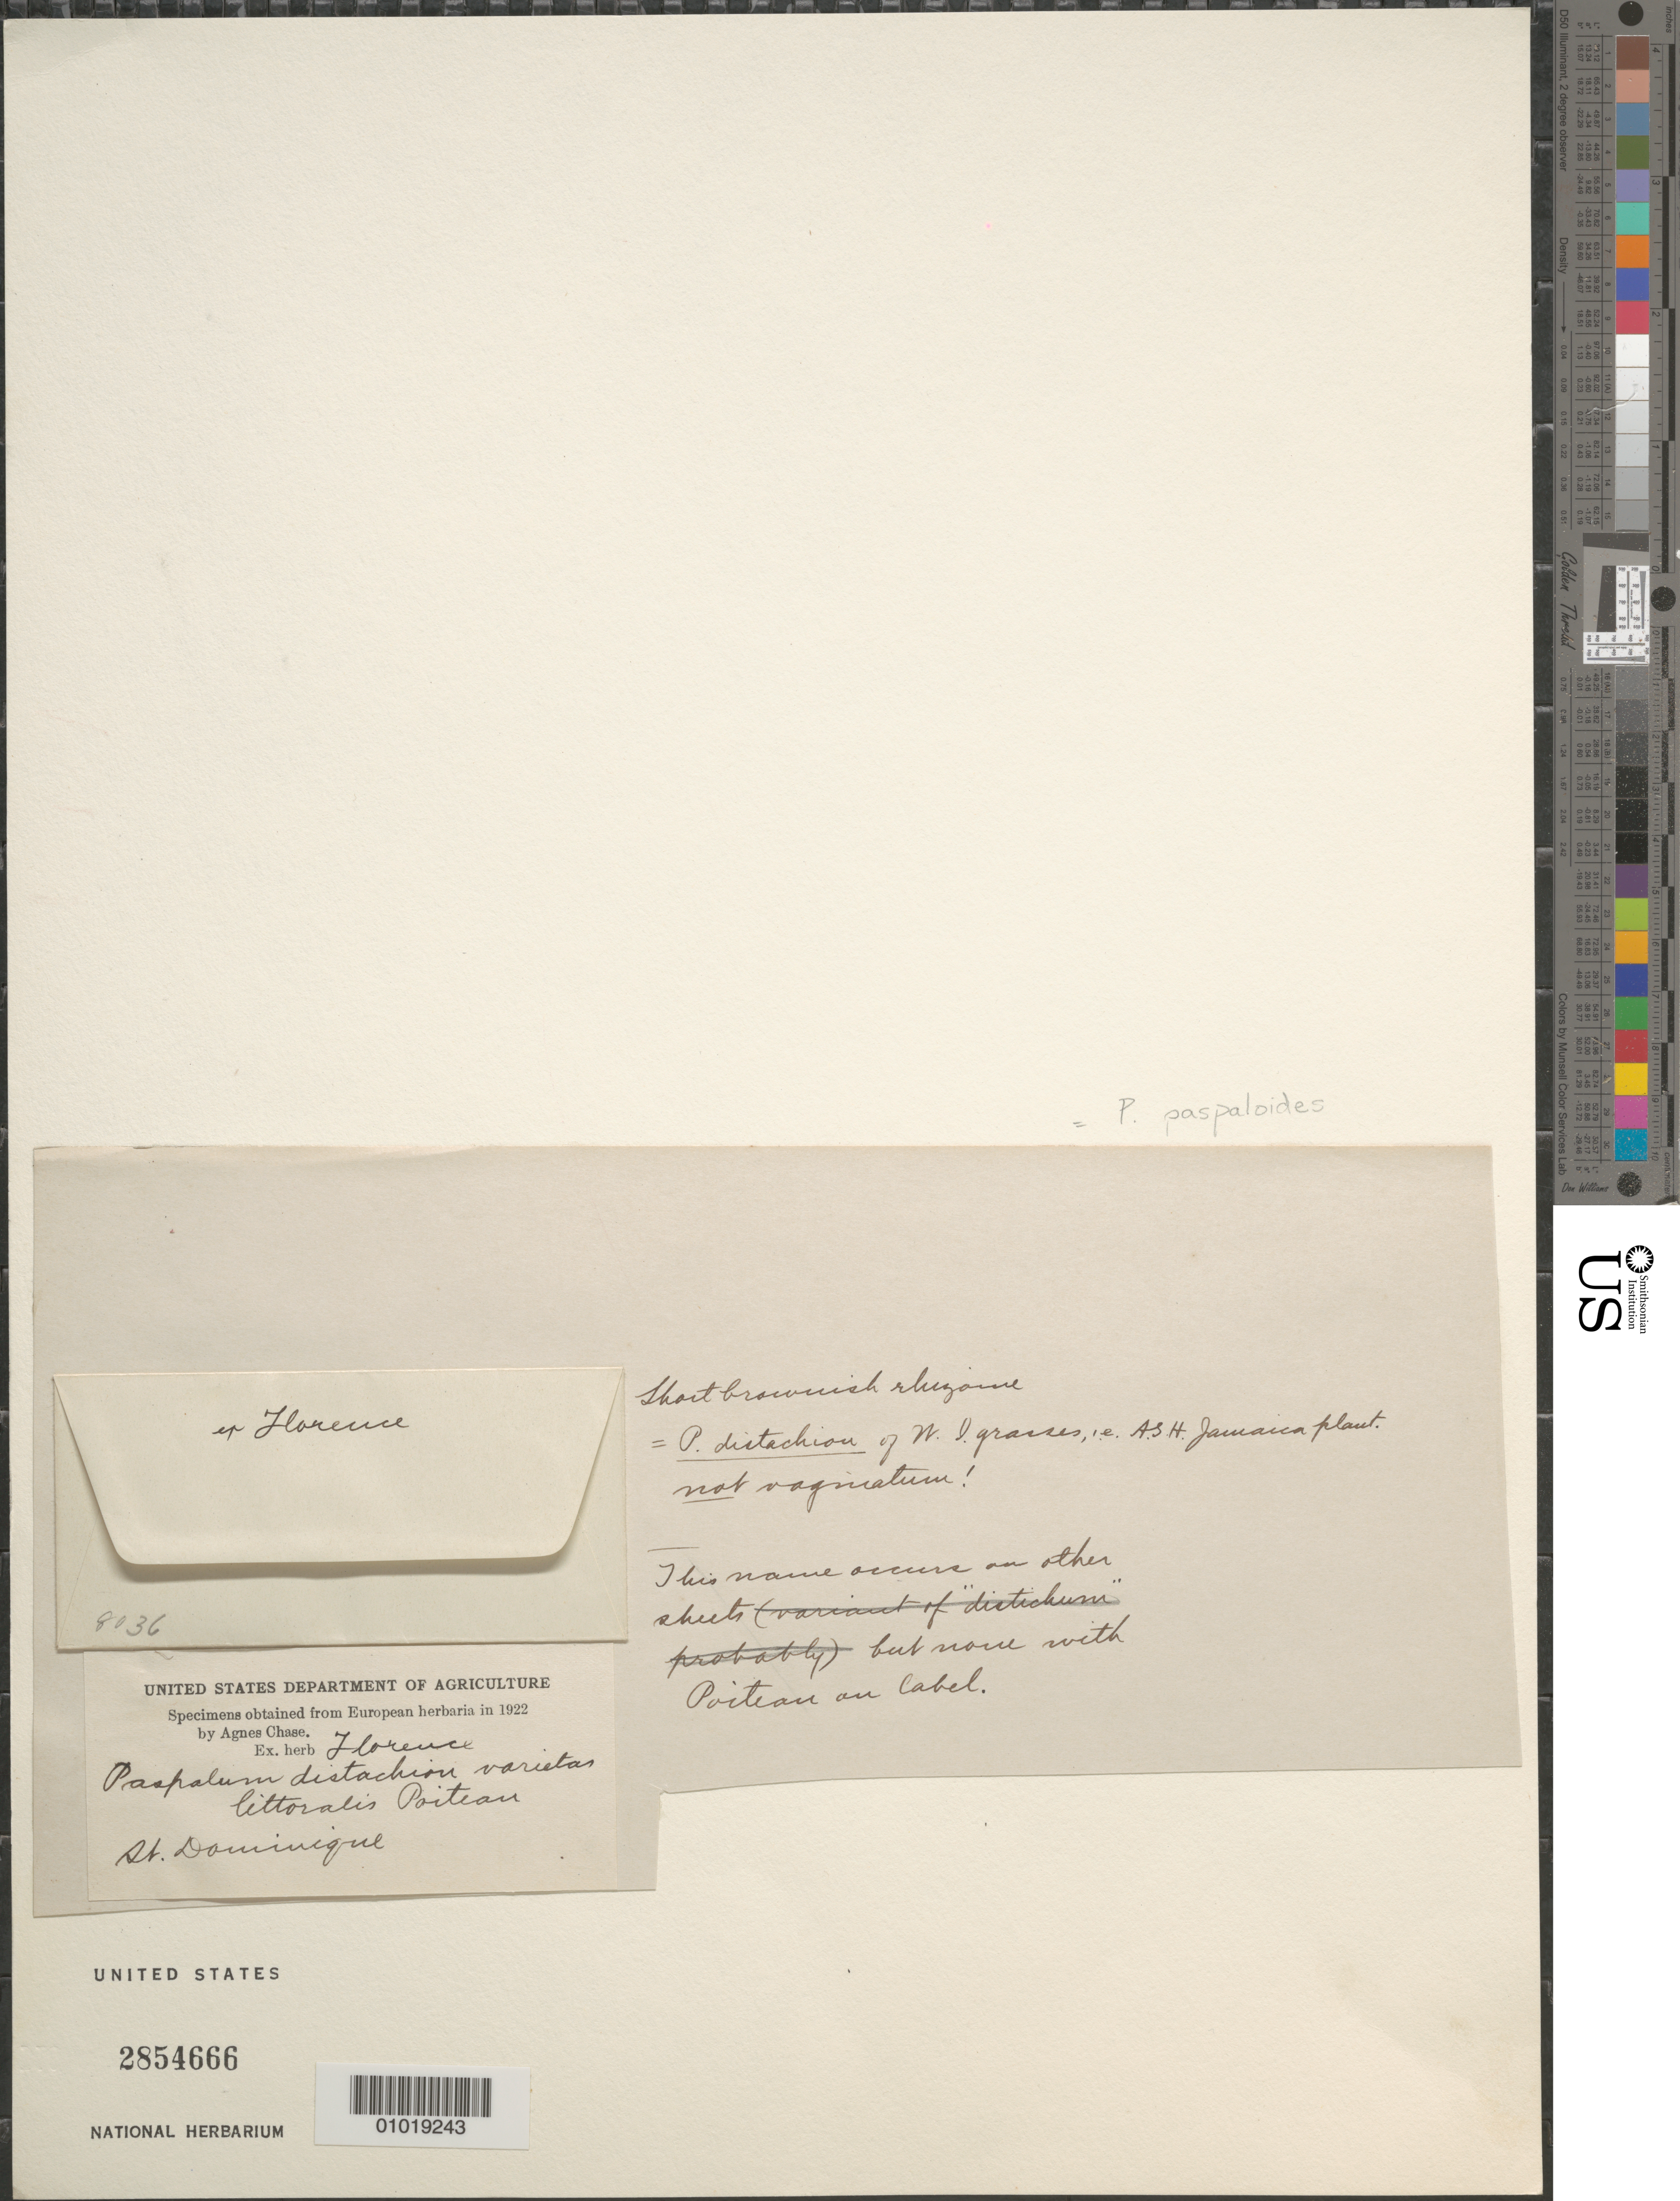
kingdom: Plantae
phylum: Tracheophyta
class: Liliopsida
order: Poales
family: Poaceae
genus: Paspalum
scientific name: Paspalum distichum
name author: L.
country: Dominican Republic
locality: St. Dominique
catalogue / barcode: US 2854666